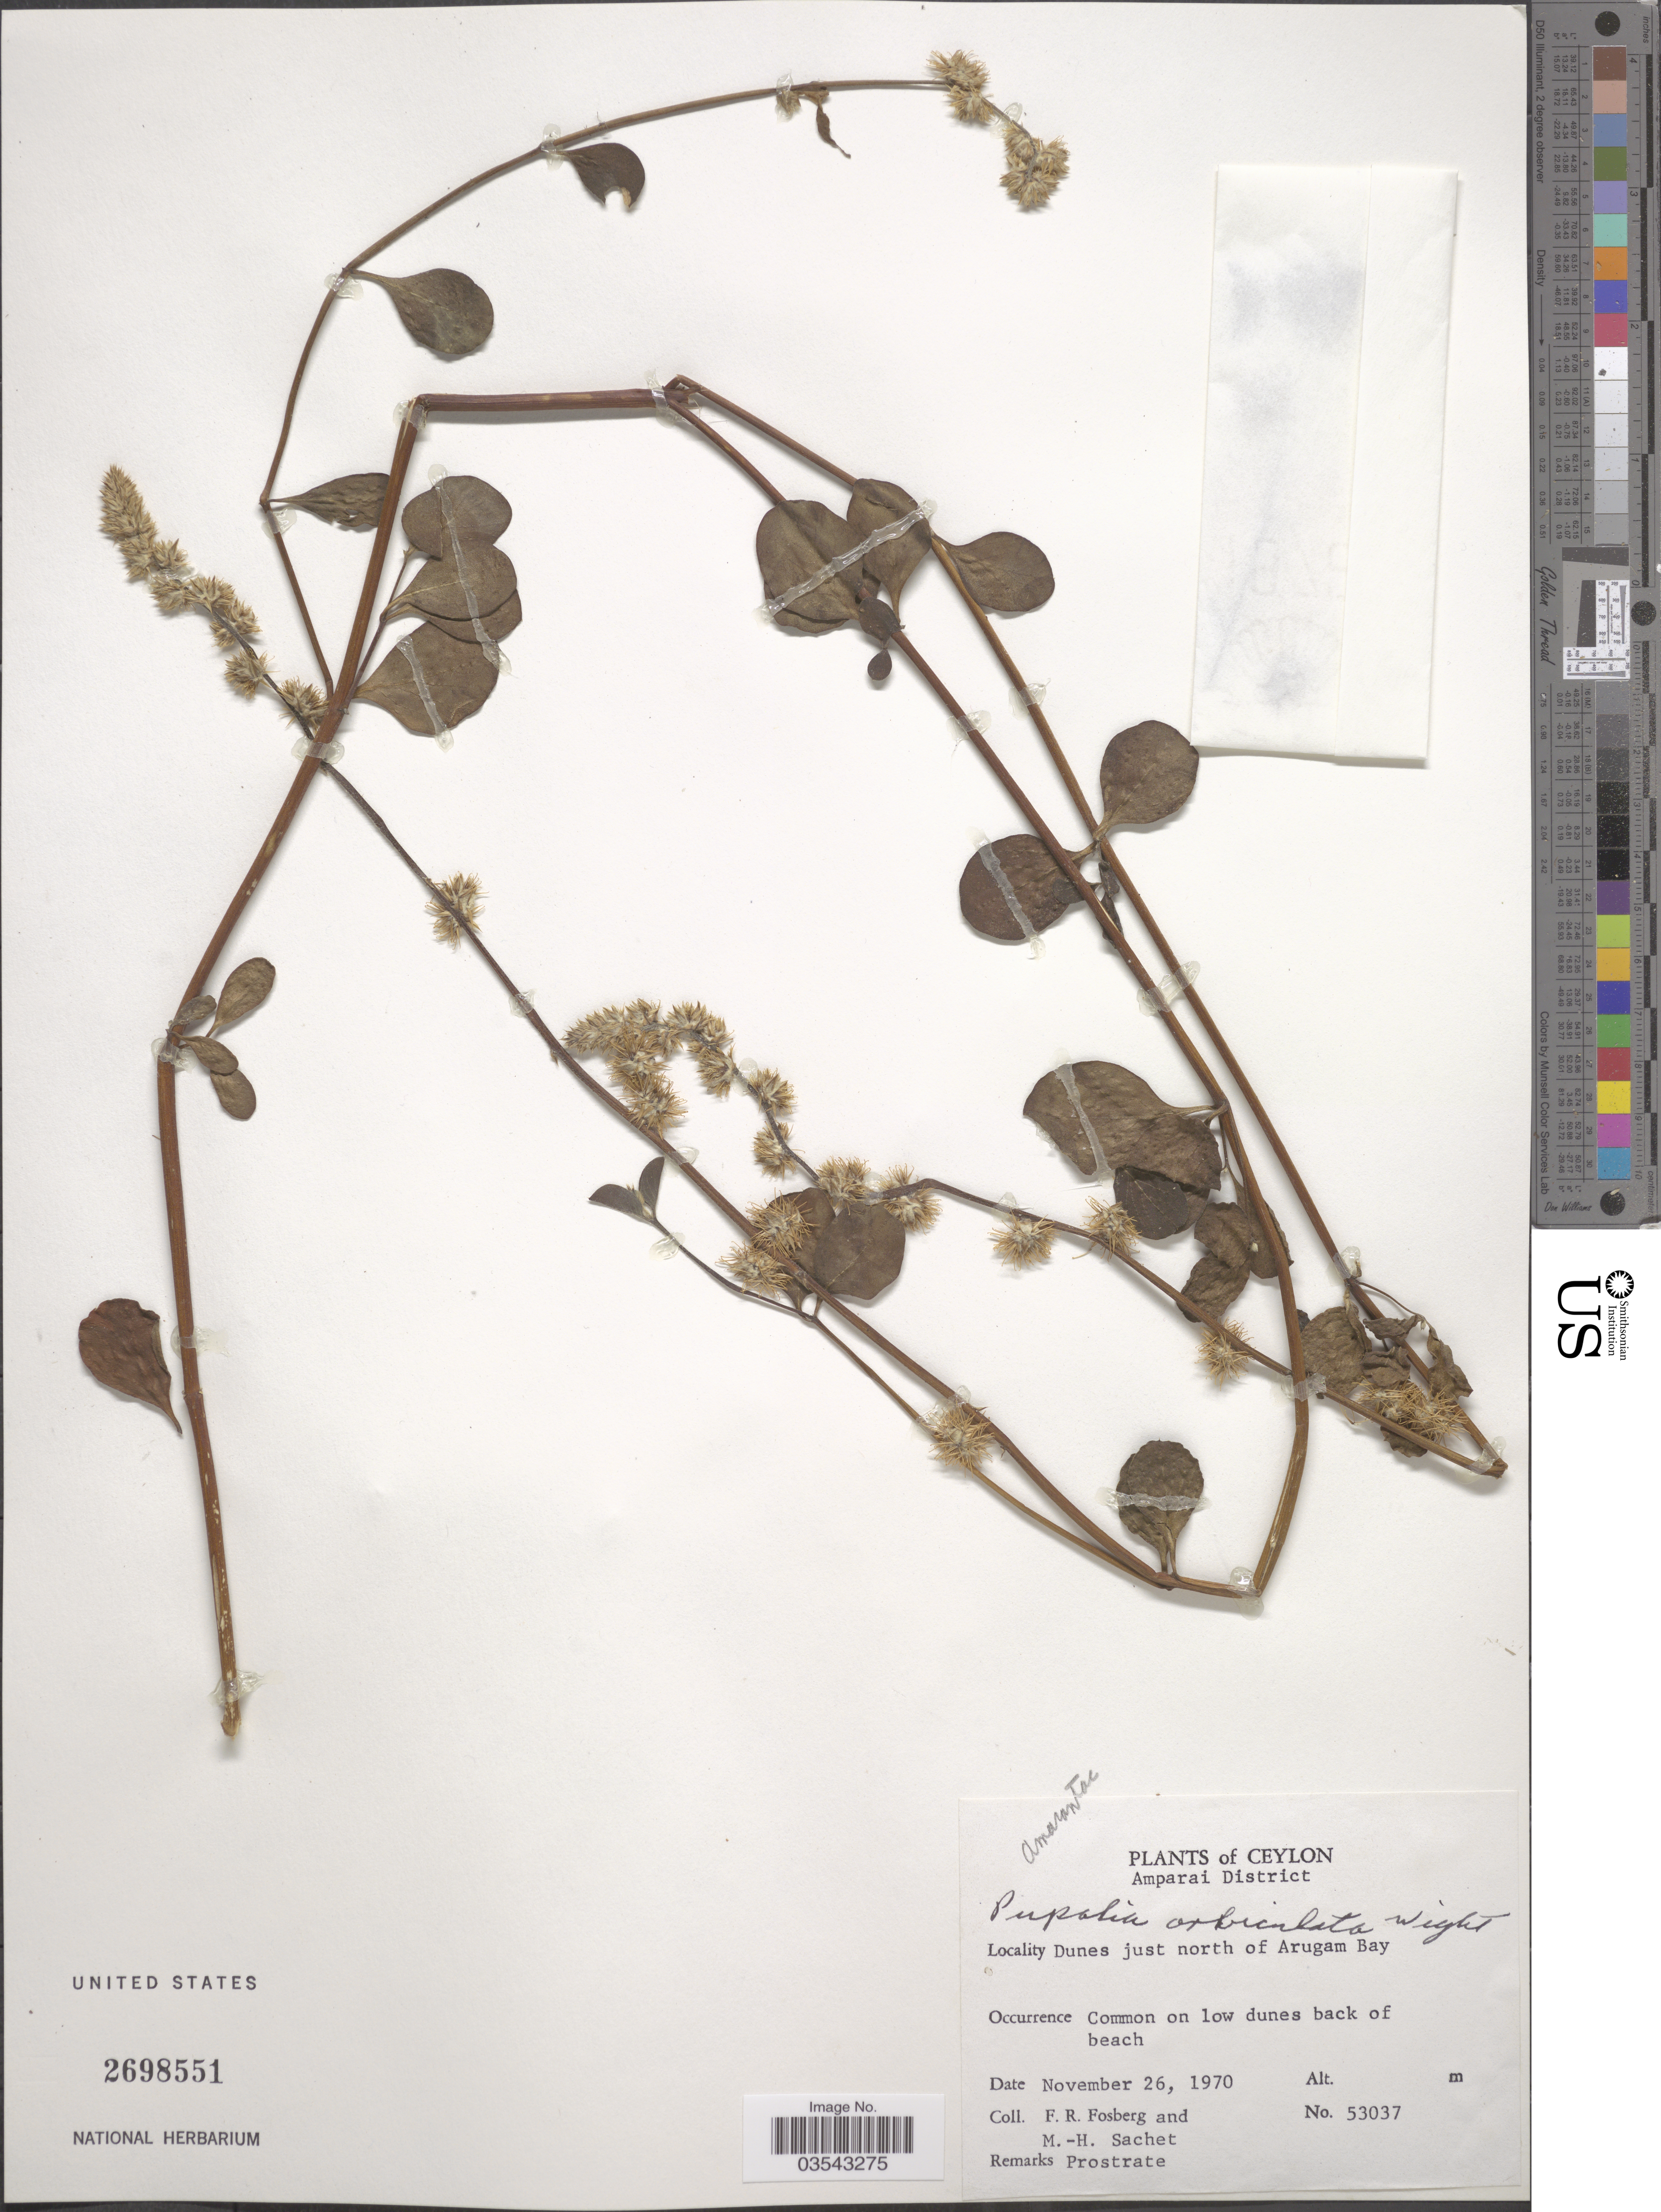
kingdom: Plantae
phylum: Tracheophyta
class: Magnoliopsida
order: Caryophyllales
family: Amaranthaceae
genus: Pupalia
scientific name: Pupalia orbiculata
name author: Wight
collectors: F. R. Fosberg & M.-H. Sachet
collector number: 53037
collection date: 1970-11-26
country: Sri Lanka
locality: Ceylon. Amparai District. Dunes just north of Arugam Bay.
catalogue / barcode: US 2698551